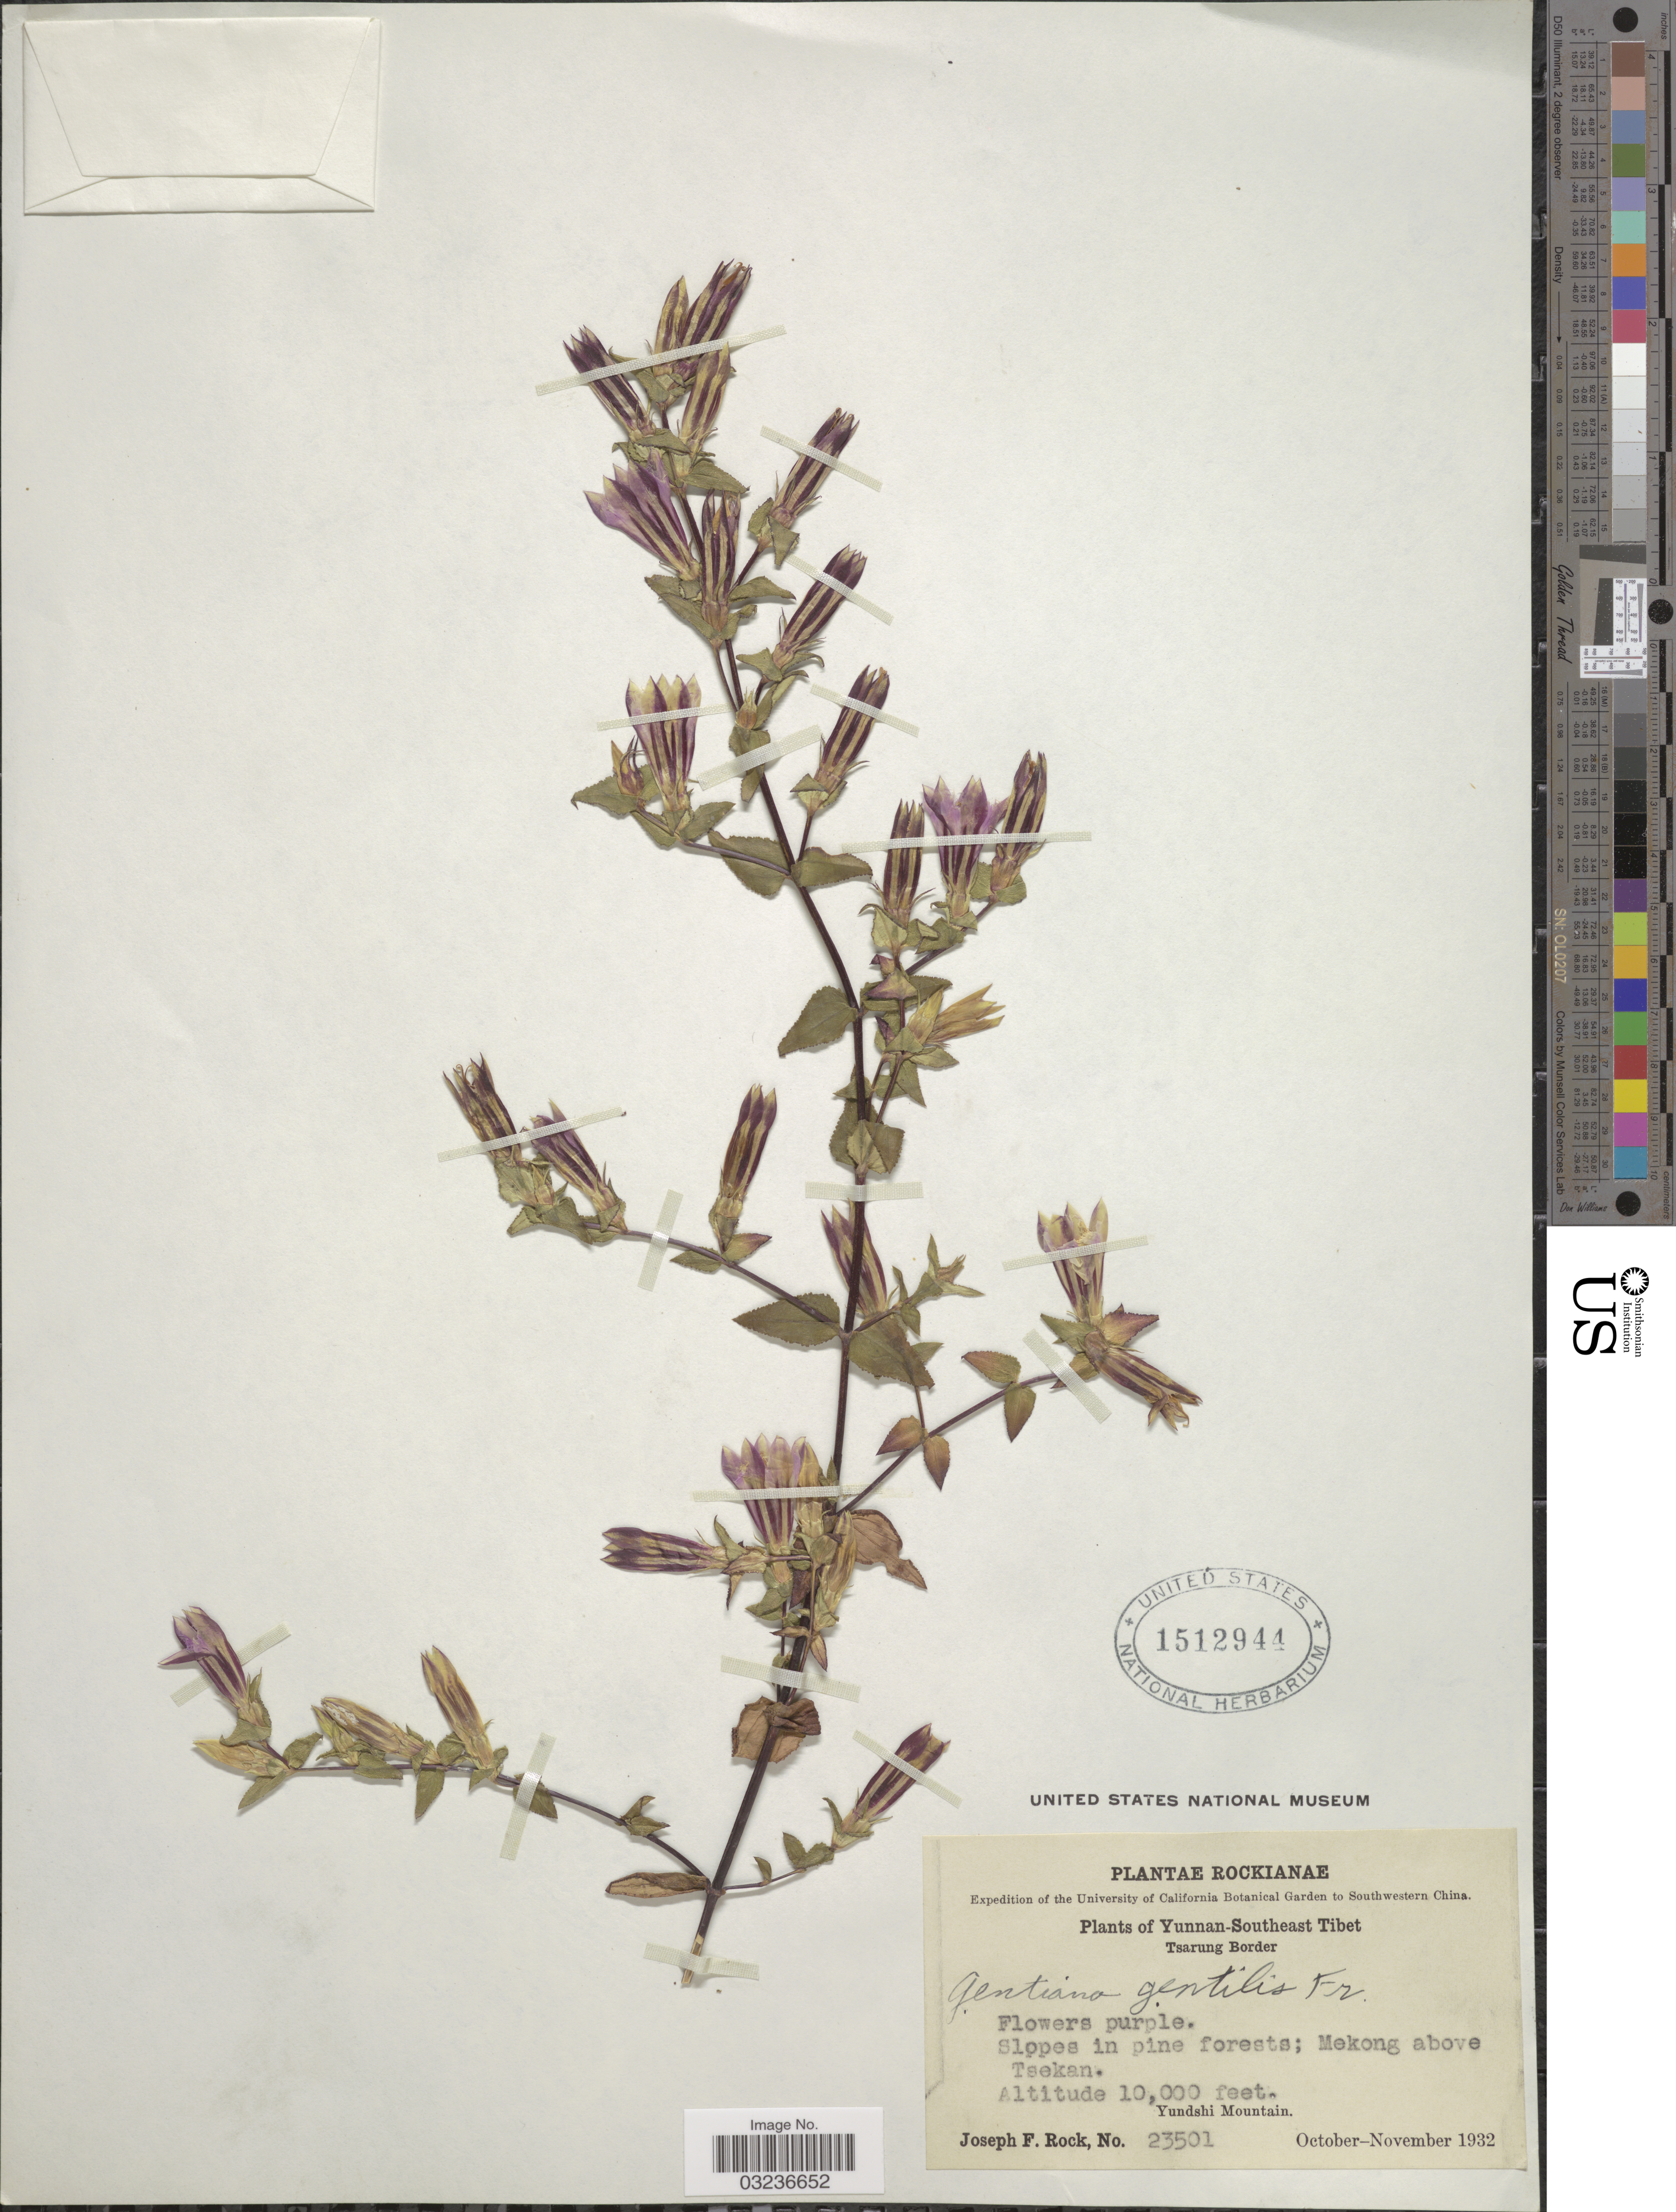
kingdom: Plantae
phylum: Tracheophyta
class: Magnoliopsida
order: Gentianales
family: Gentianaceae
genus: Gentiana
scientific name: Gentiana gentilis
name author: Franch.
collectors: J. F. Rock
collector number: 23501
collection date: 1932-10/1932-11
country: China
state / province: Yunnan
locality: Southwestern China. Yunnan-Southeast Tibet. Tsarung Border. Slopes in pine forests; Mekong above Tsekan. Yundshi Mountain.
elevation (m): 3048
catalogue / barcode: US 1512944